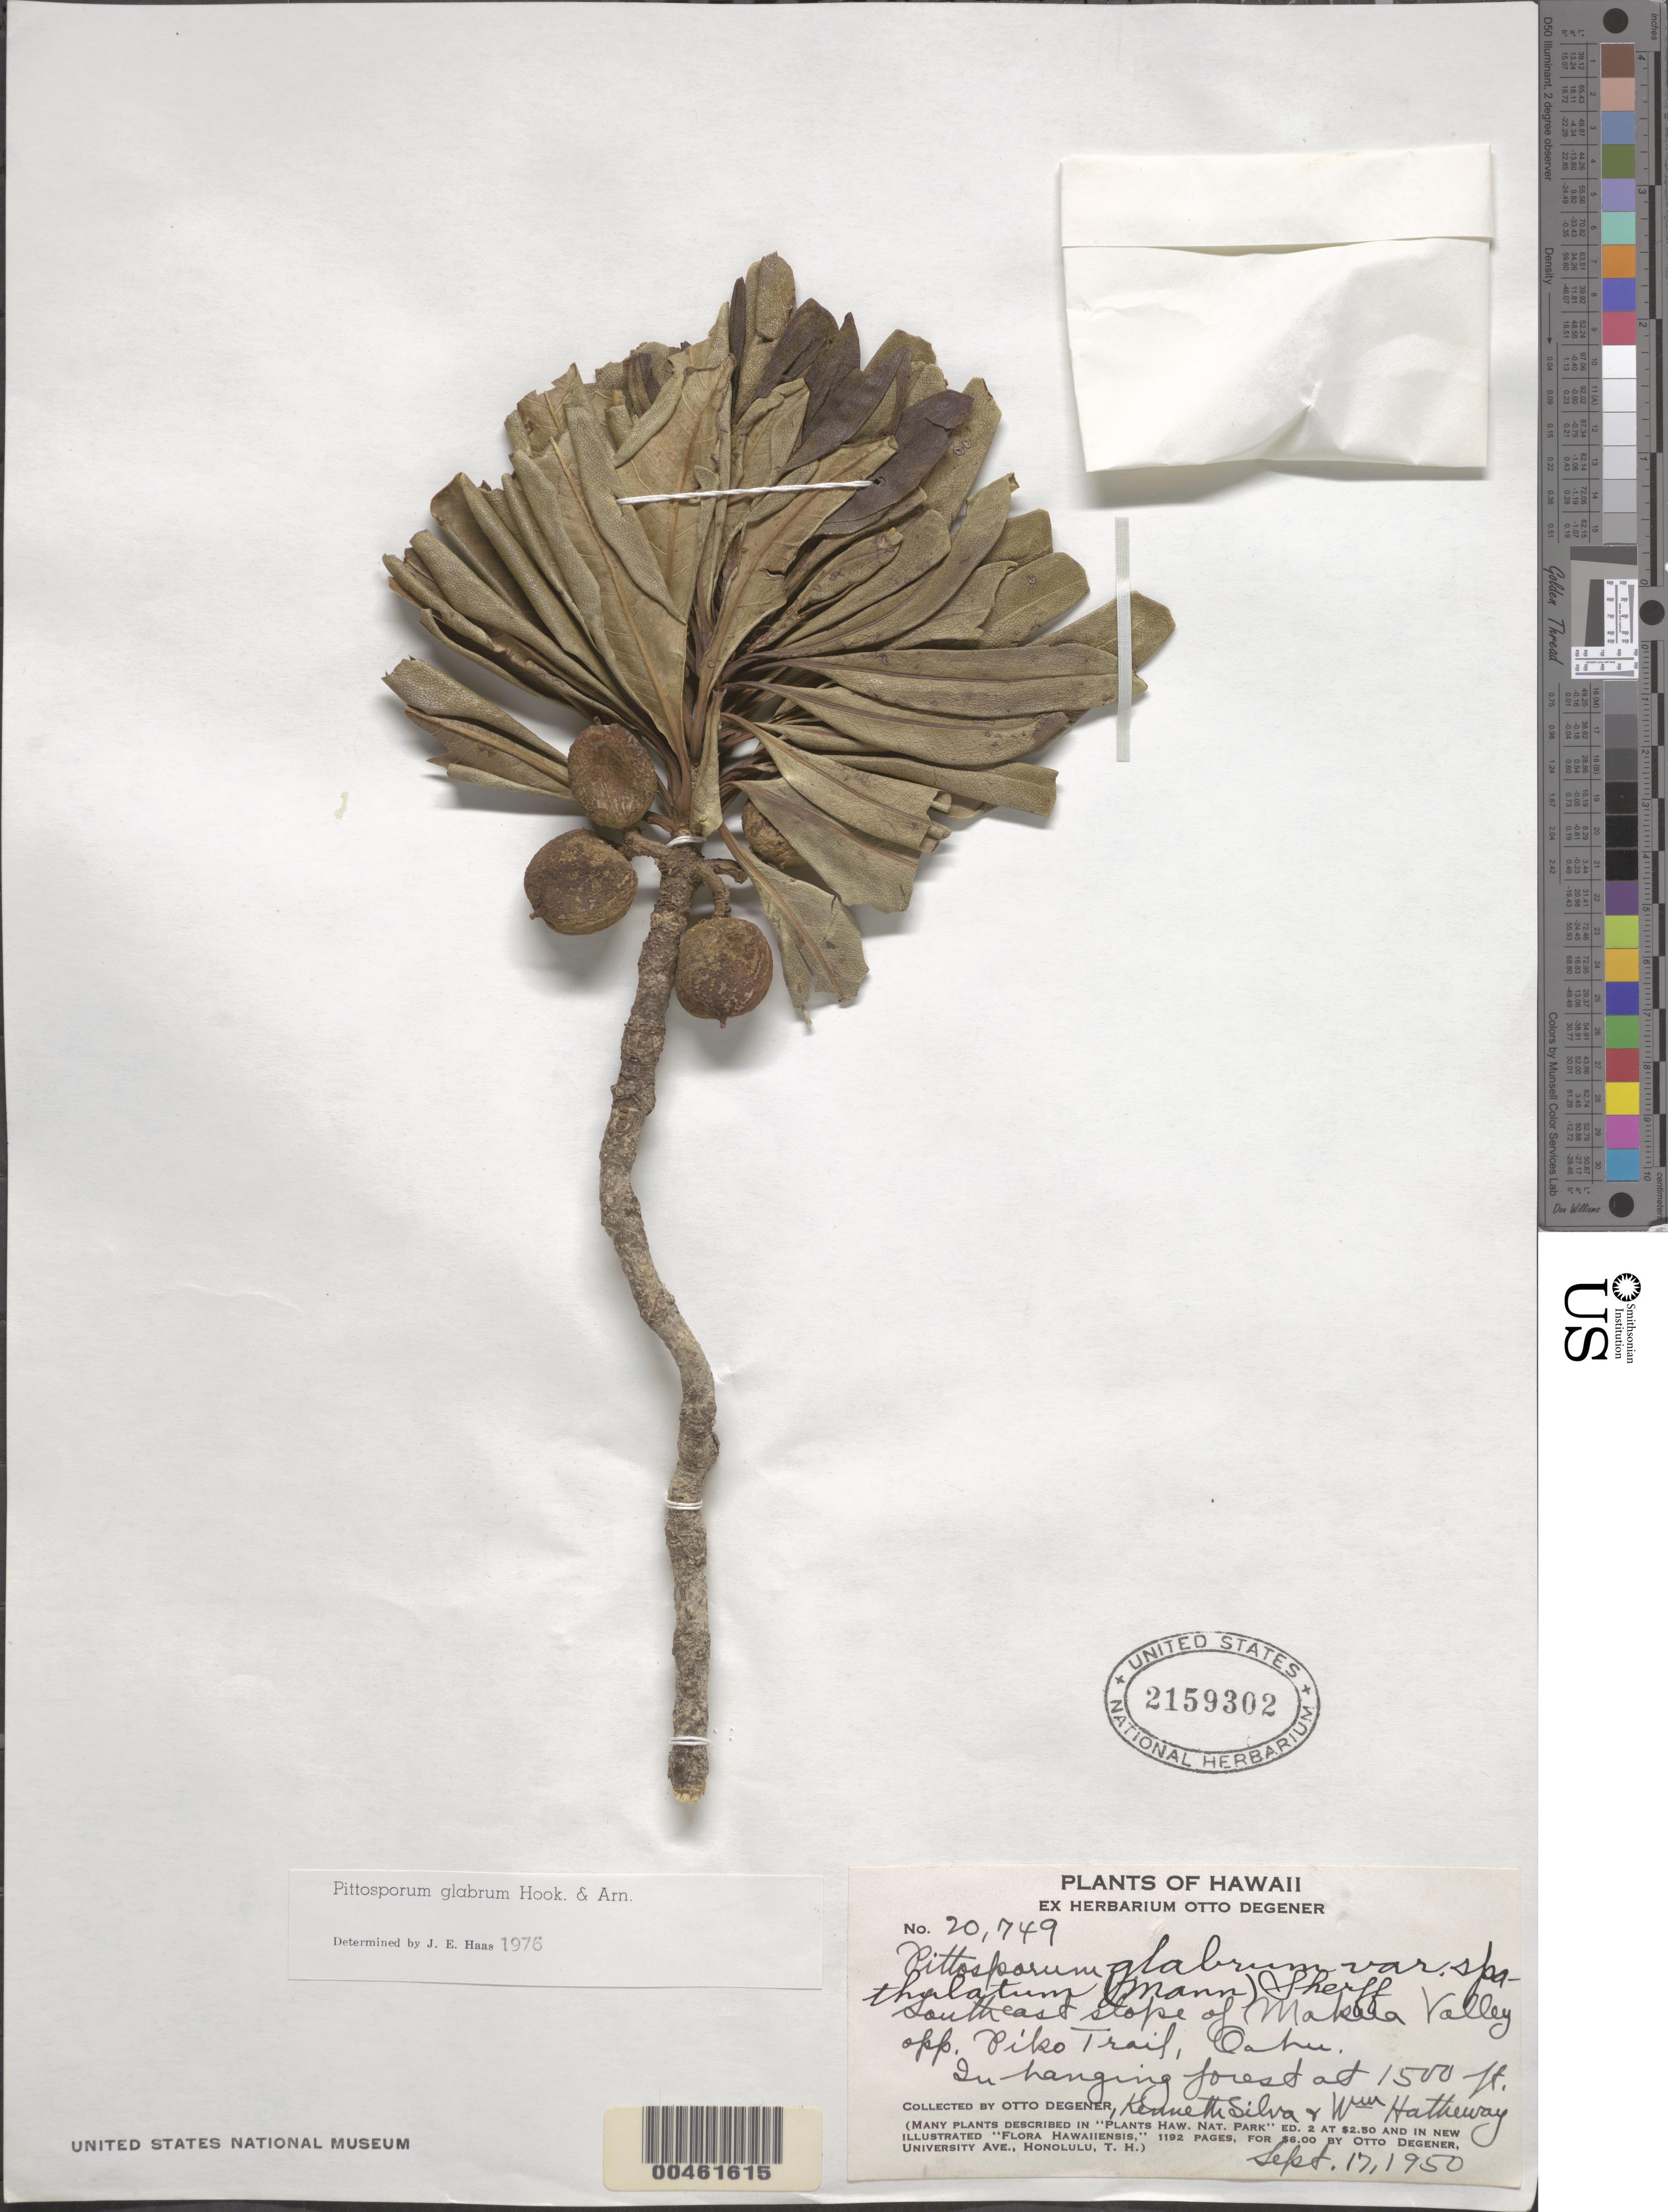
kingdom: Plantae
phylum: Tracheophyta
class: Magnoliopsida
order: Apiales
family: Pittosporaceae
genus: Pittosporum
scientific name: Pittosporum glabrum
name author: Hook. & Arn.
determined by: Haas, J. E.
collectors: O. Degener, K. Silva & W. Hatheway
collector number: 20749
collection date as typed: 17 Sep 1950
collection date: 1950-09-17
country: United States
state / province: Hawaii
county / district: Honolulu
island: Oahu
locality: SE slope of Makua Valley opp. Piko Trail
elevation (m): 457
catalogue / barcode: US 2159302